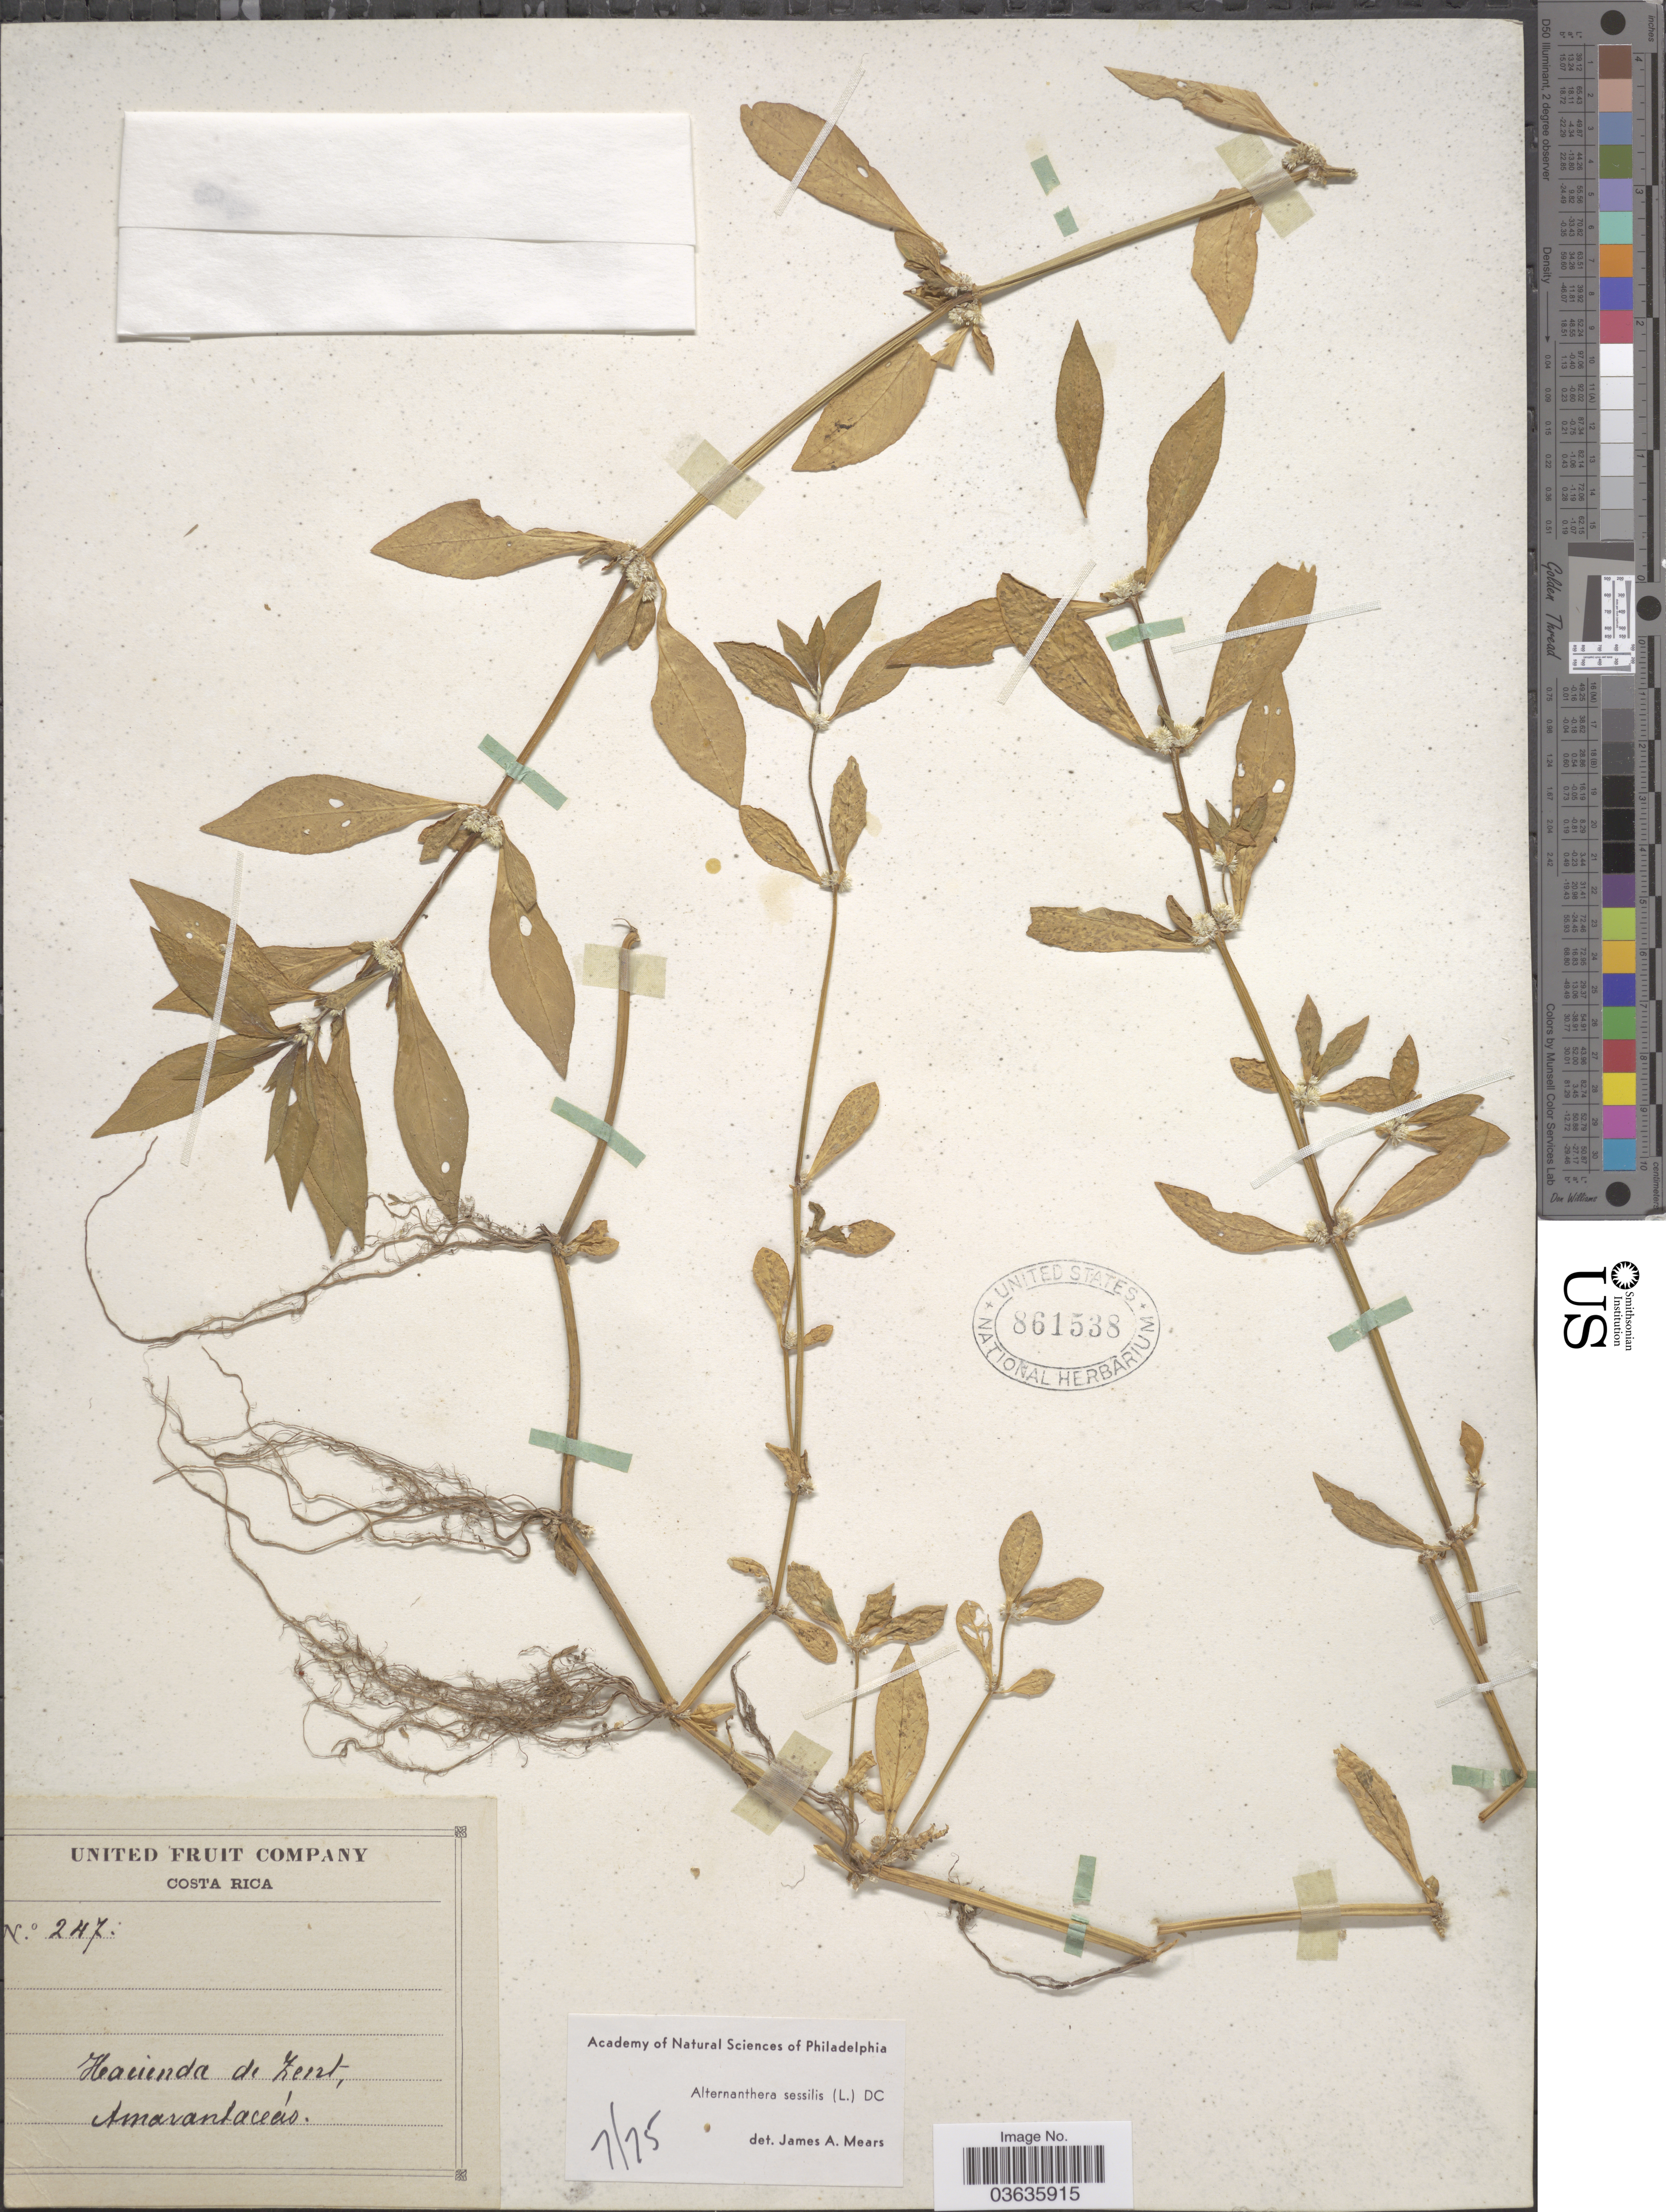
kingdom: Plantae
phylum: Tracheophyta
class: Magnoliopsida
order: Caryophyllales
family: Amaranthaceae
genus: Alternanthera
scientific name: Alternanthera sessilis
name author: (L.) DC.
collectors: United Fruit Company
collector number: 247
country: Costa Rica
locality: Hacienda de Zent.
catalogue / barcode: US 861538